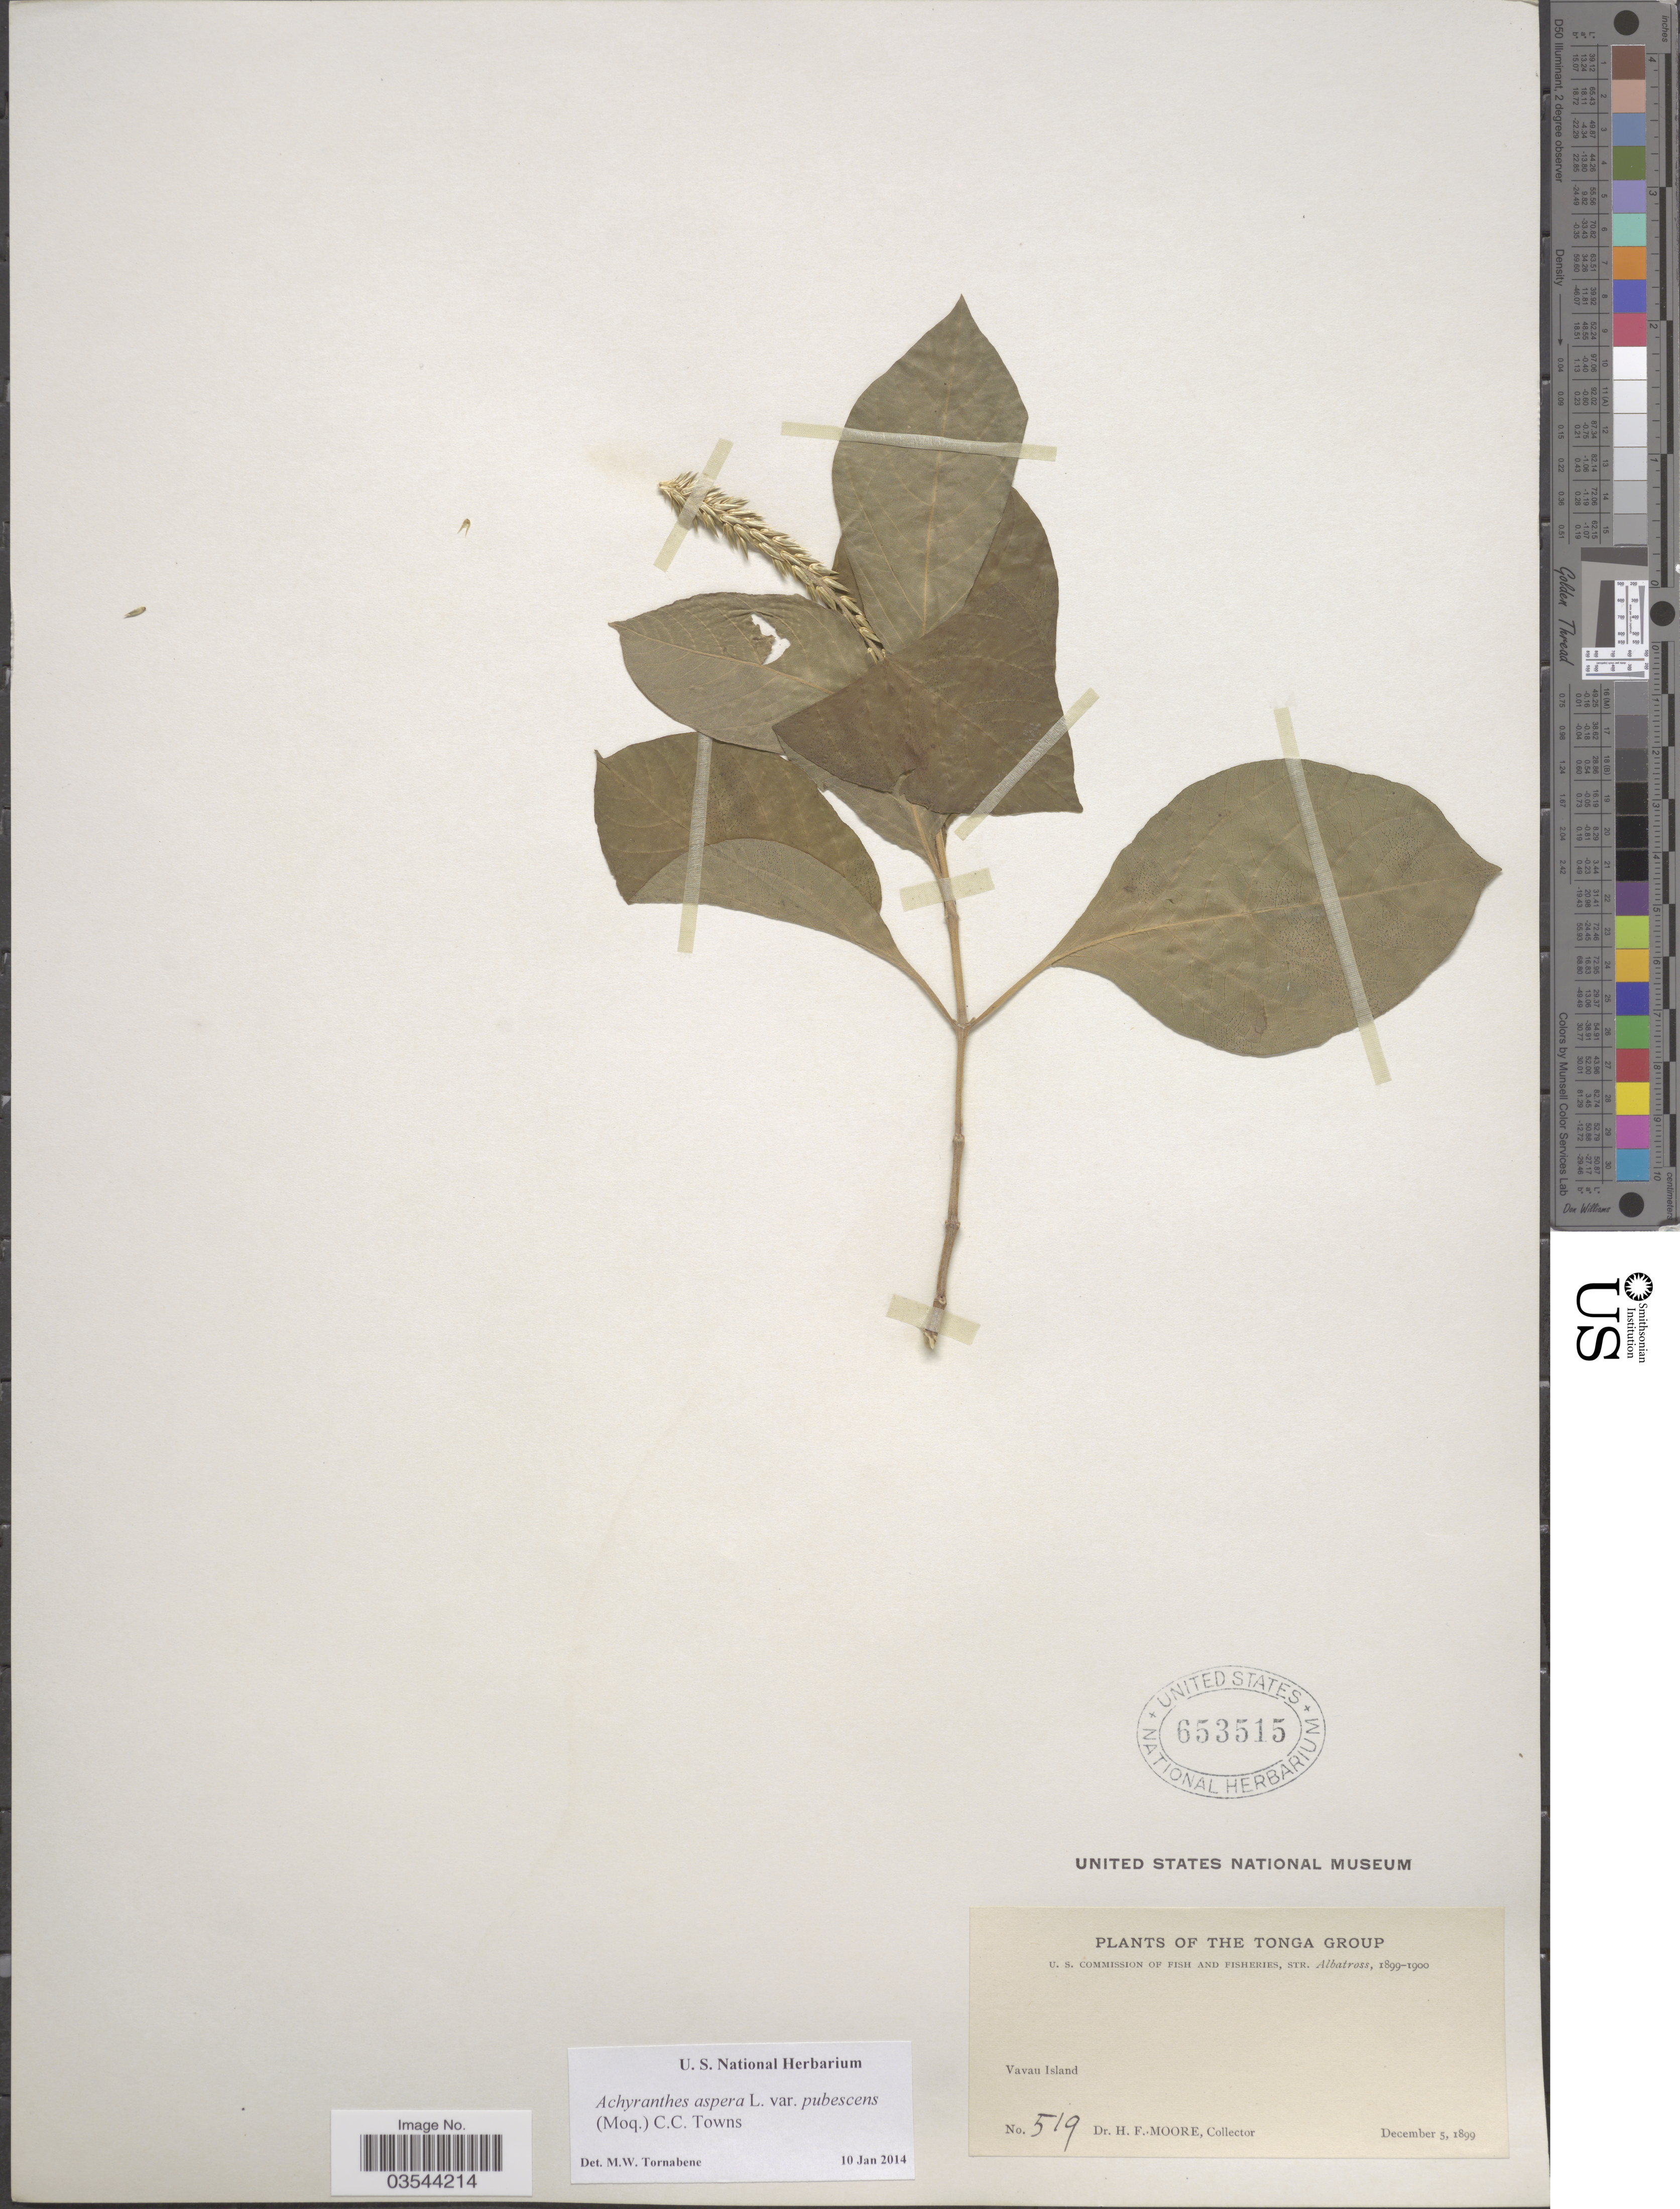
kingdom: Plantae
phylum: Tracheophyta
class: Magnoliopsida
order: Caryophyllales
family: Amaranthaceae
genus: Achyranthes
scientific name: Achyranthes aspera var. pubescens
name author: (Moq.) M. Gómez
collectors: H. F. Moore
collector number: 519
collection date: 1899-12-05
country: Tonga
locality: The Tonga Group. Vavau Island.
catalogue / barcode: US 653515